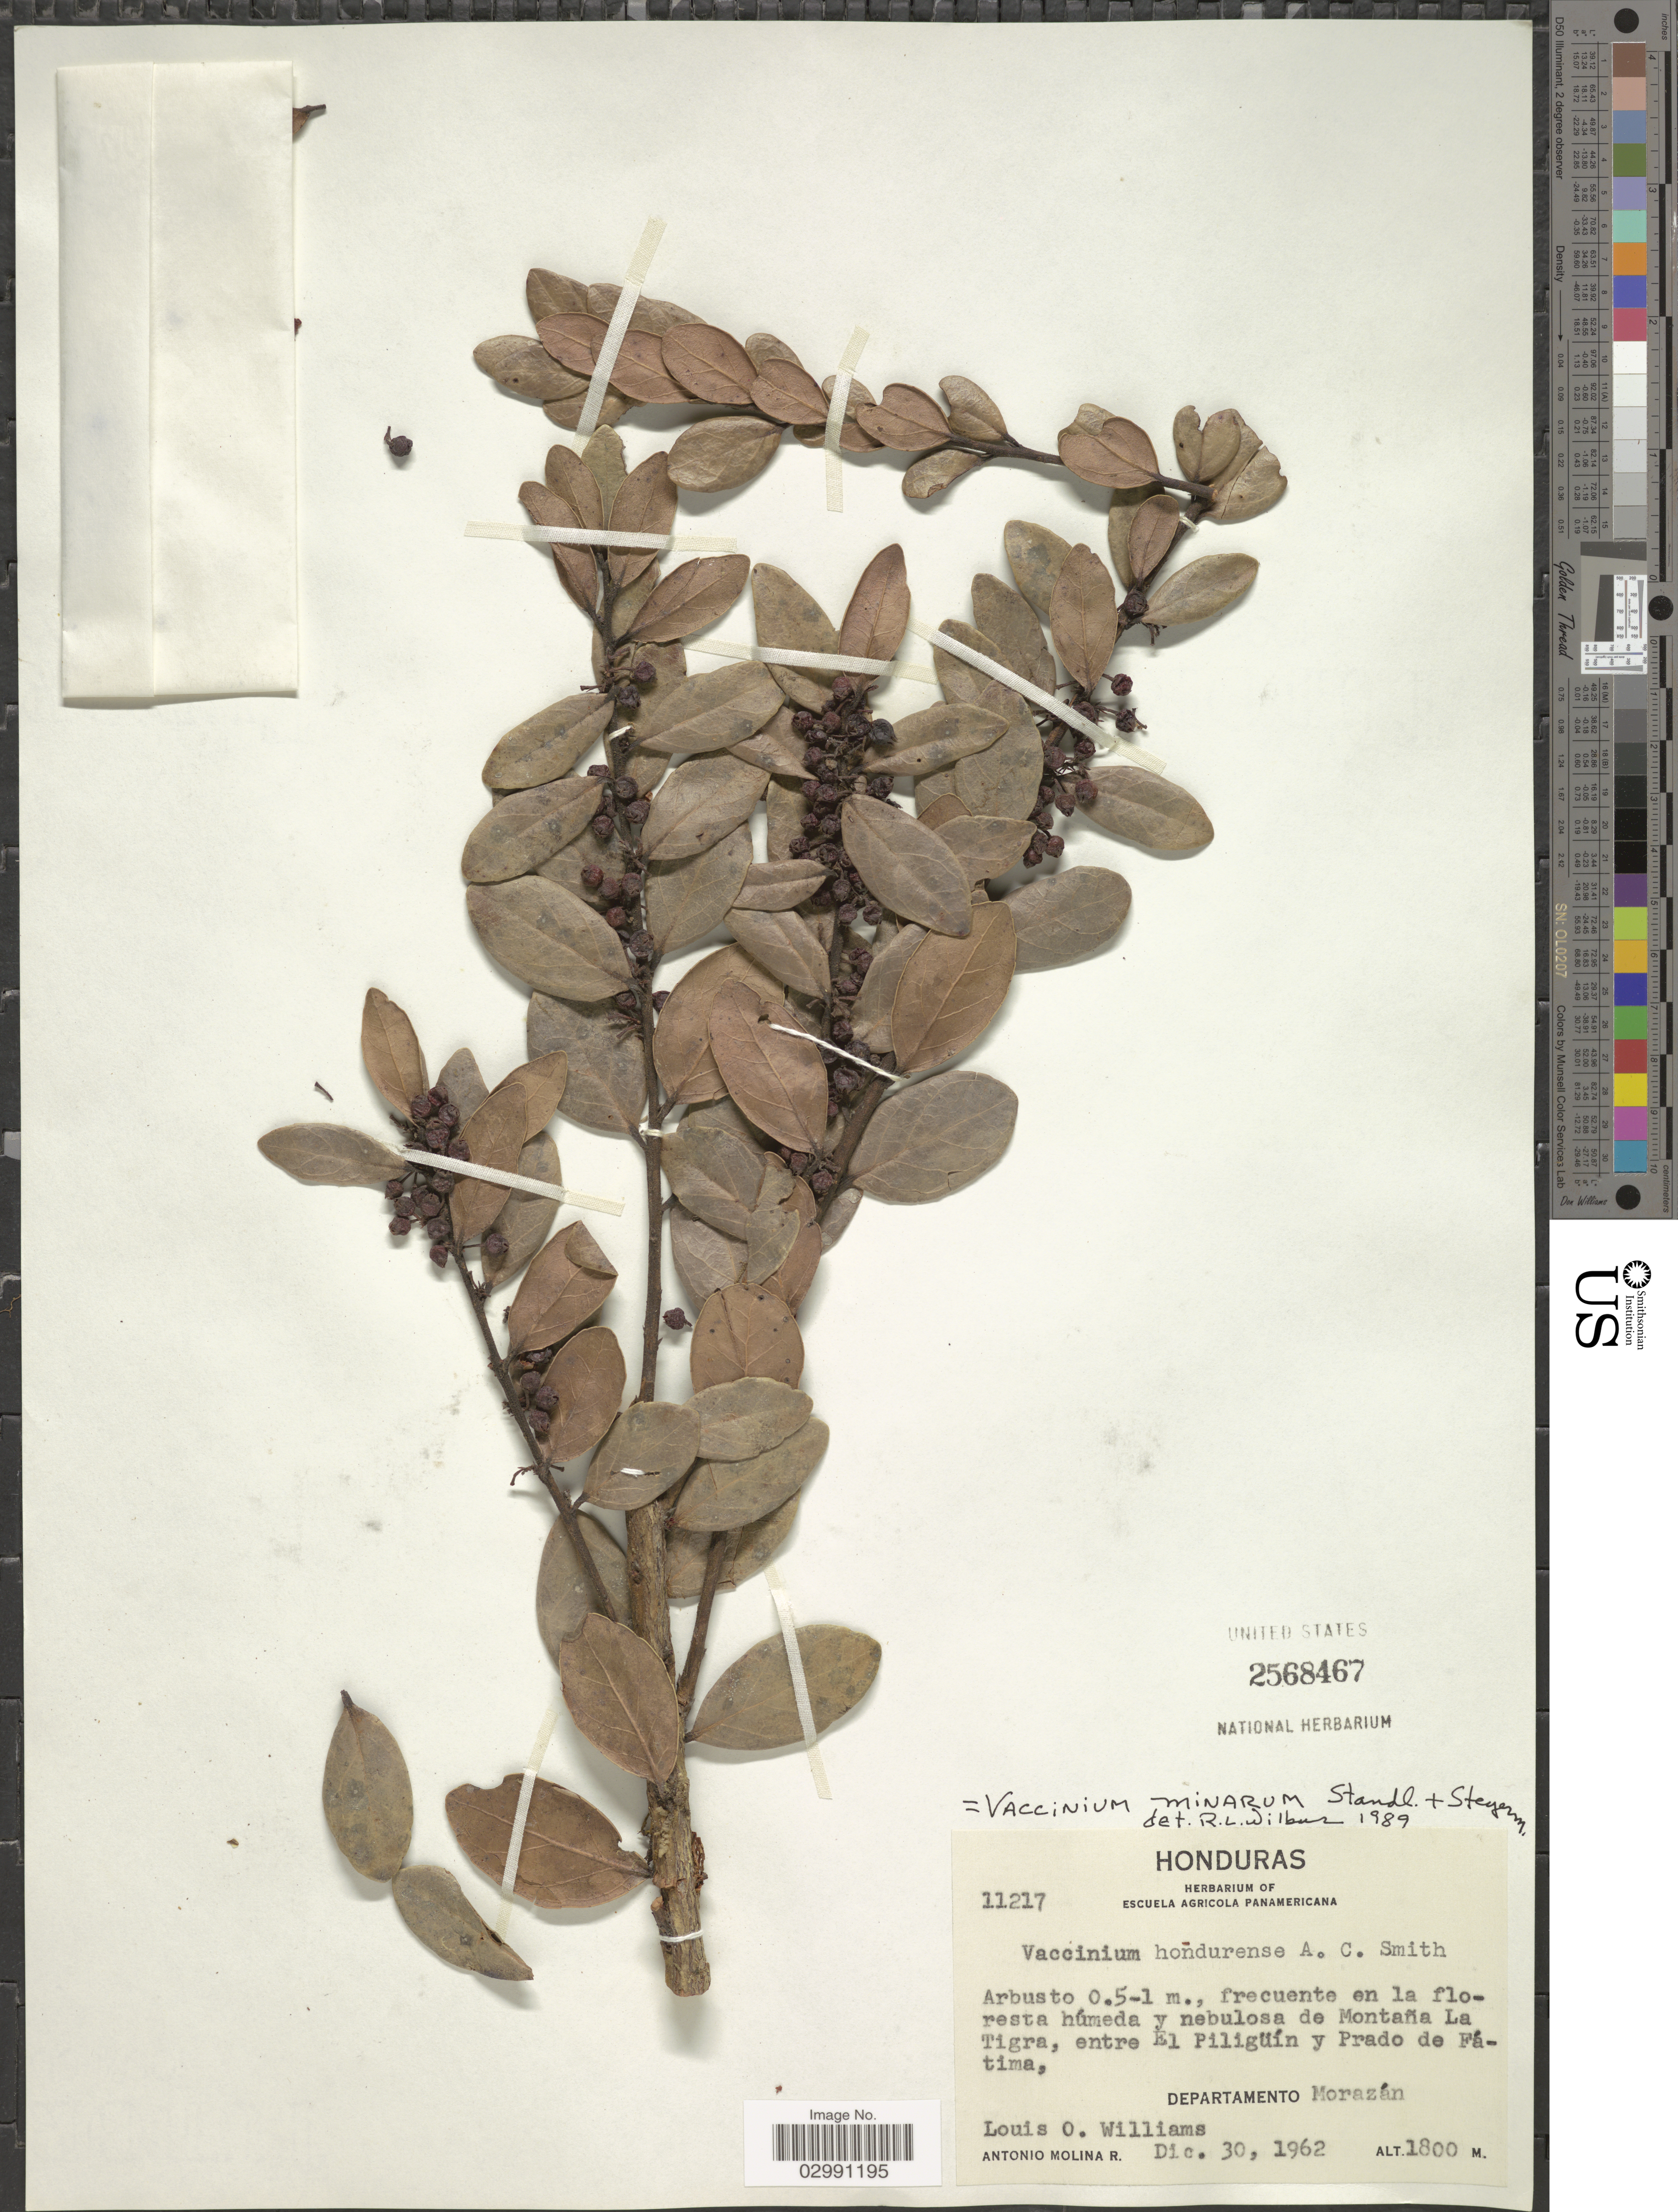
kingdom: Plantae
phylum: Tracheophyta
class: Magnoliopsida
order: Ericales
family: Ericaceae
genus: Vaccinium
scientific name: Vaccinium minarum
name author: Standl. & Steyerm.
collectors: L. O. Williams & A. R. Molina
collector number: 11217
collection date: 1962-12-30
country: Honduras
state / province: Fco. Morazán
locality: Frecuente en la floresta húmeda y nebulosa de Montaña La Tigra, entre El Piligüín y Prado de Fátima, Departamento Morazán.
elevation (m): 1800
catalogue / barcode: US 2568467